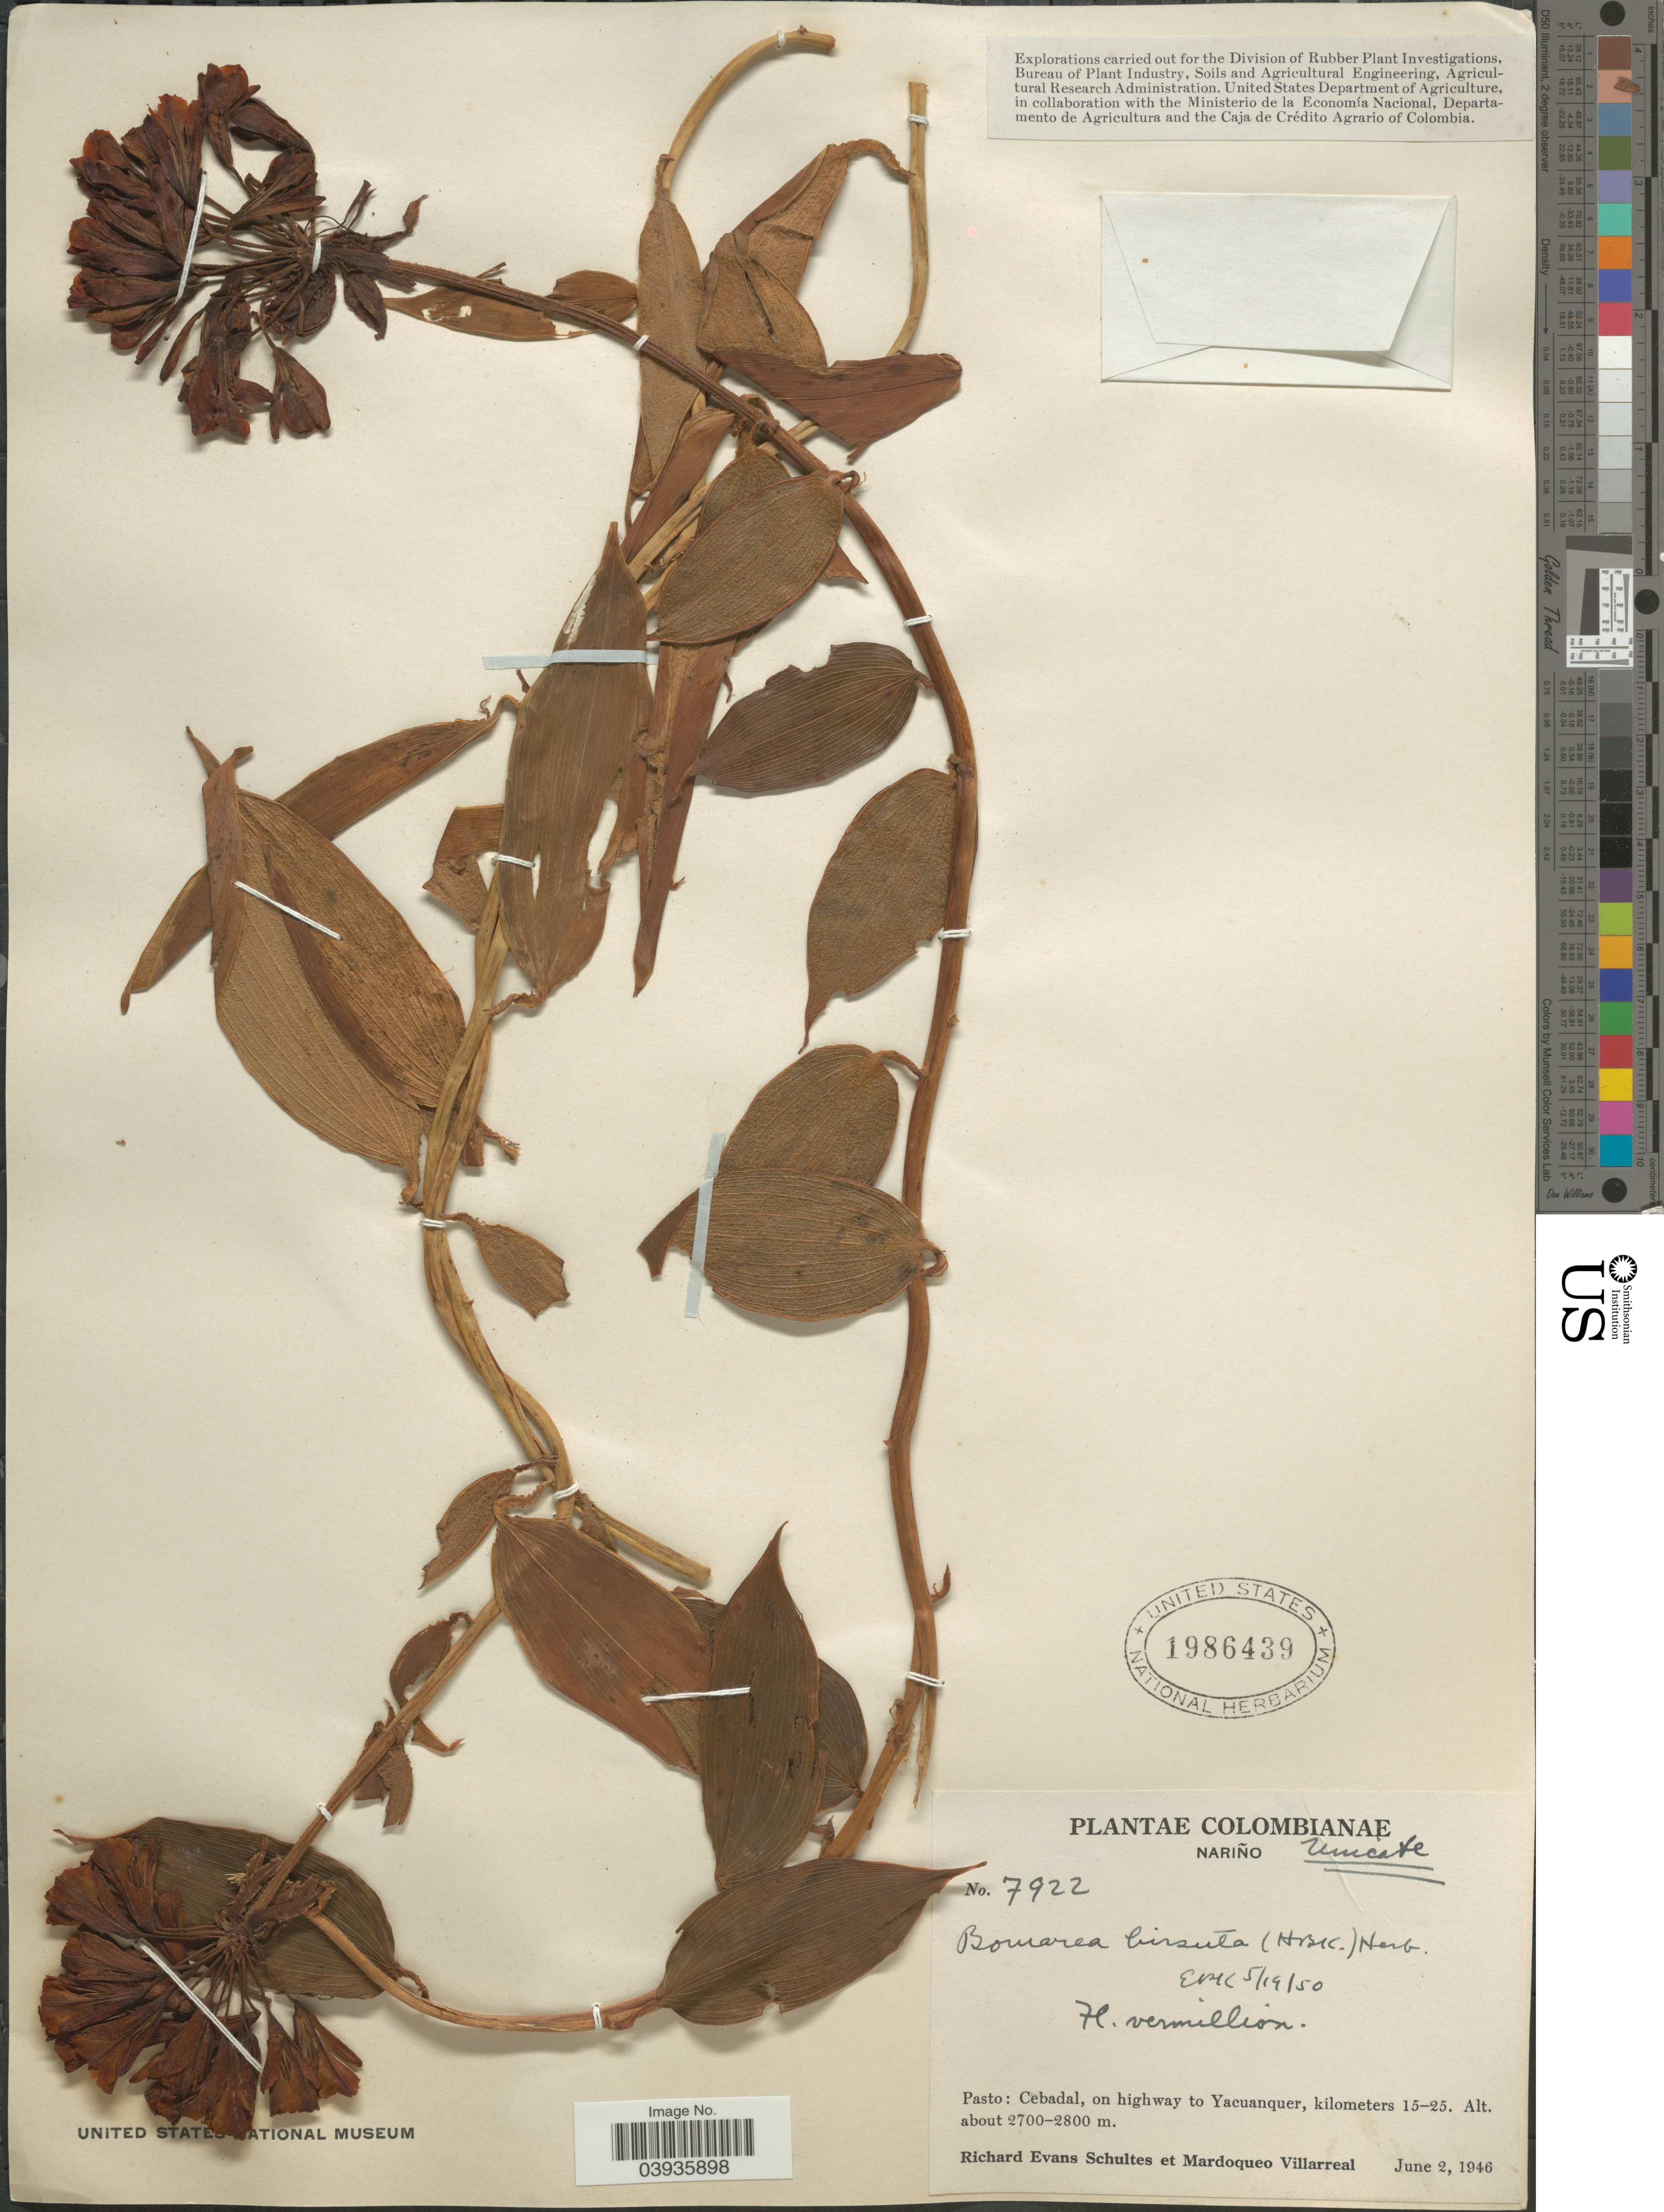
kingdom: Plantae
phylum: Tracheophyta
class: Liliopsida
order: Liliales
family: Alstroemeriaceae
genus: Bomarea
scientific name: Bomarea hirsuta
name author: (Kunth) Herb.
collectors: R. E. Schultes & M. Villarreal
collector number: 7922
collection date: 1946-06-02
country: Colombia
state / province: Nariño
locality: Pasto: Cebadal, on highway to Yacuanquer, kilometers 15-25.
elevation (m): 2700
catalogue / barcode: US 1986439